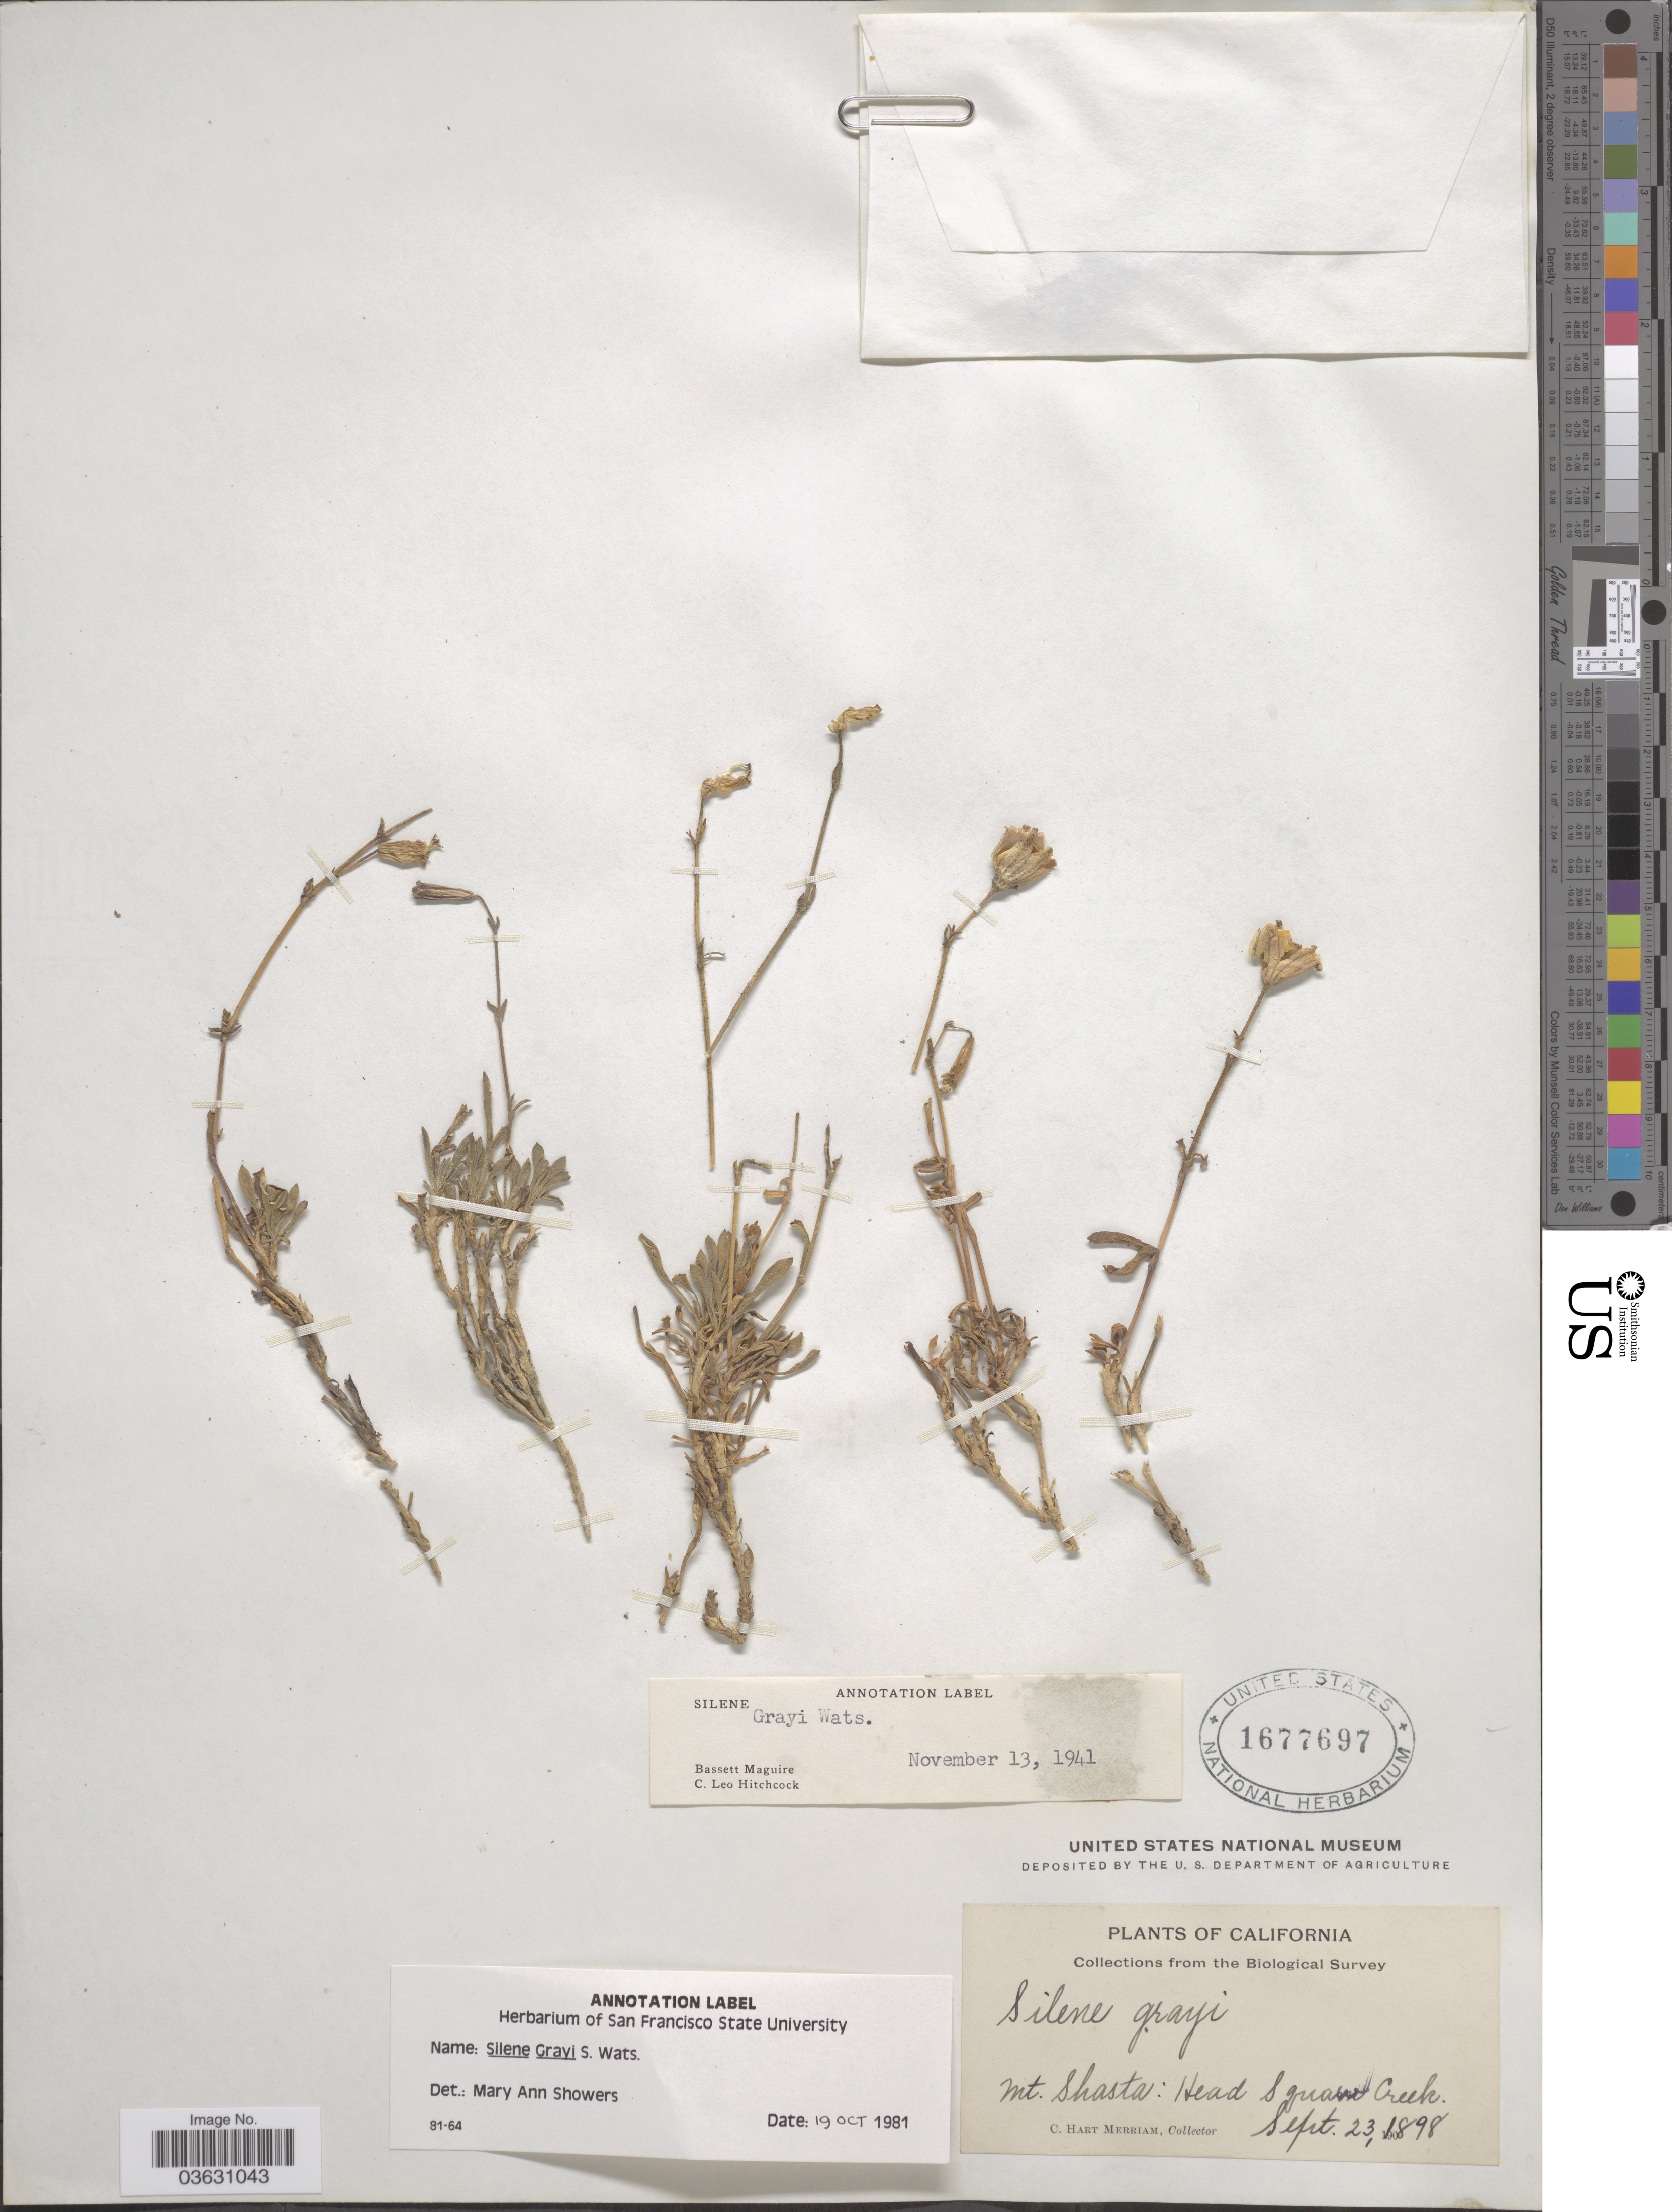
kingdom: Plantae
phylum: Tracheophyta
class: Magnoliopsida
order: Caryophyllales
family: Caryophyllaceae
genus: Silene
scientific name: Silene grayi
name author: S. Watson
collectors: C. Merriam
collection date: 1898-09-23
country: United States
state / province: California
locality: Mt. Shasta: Head Squaw Creek.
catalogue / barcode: US 1677697